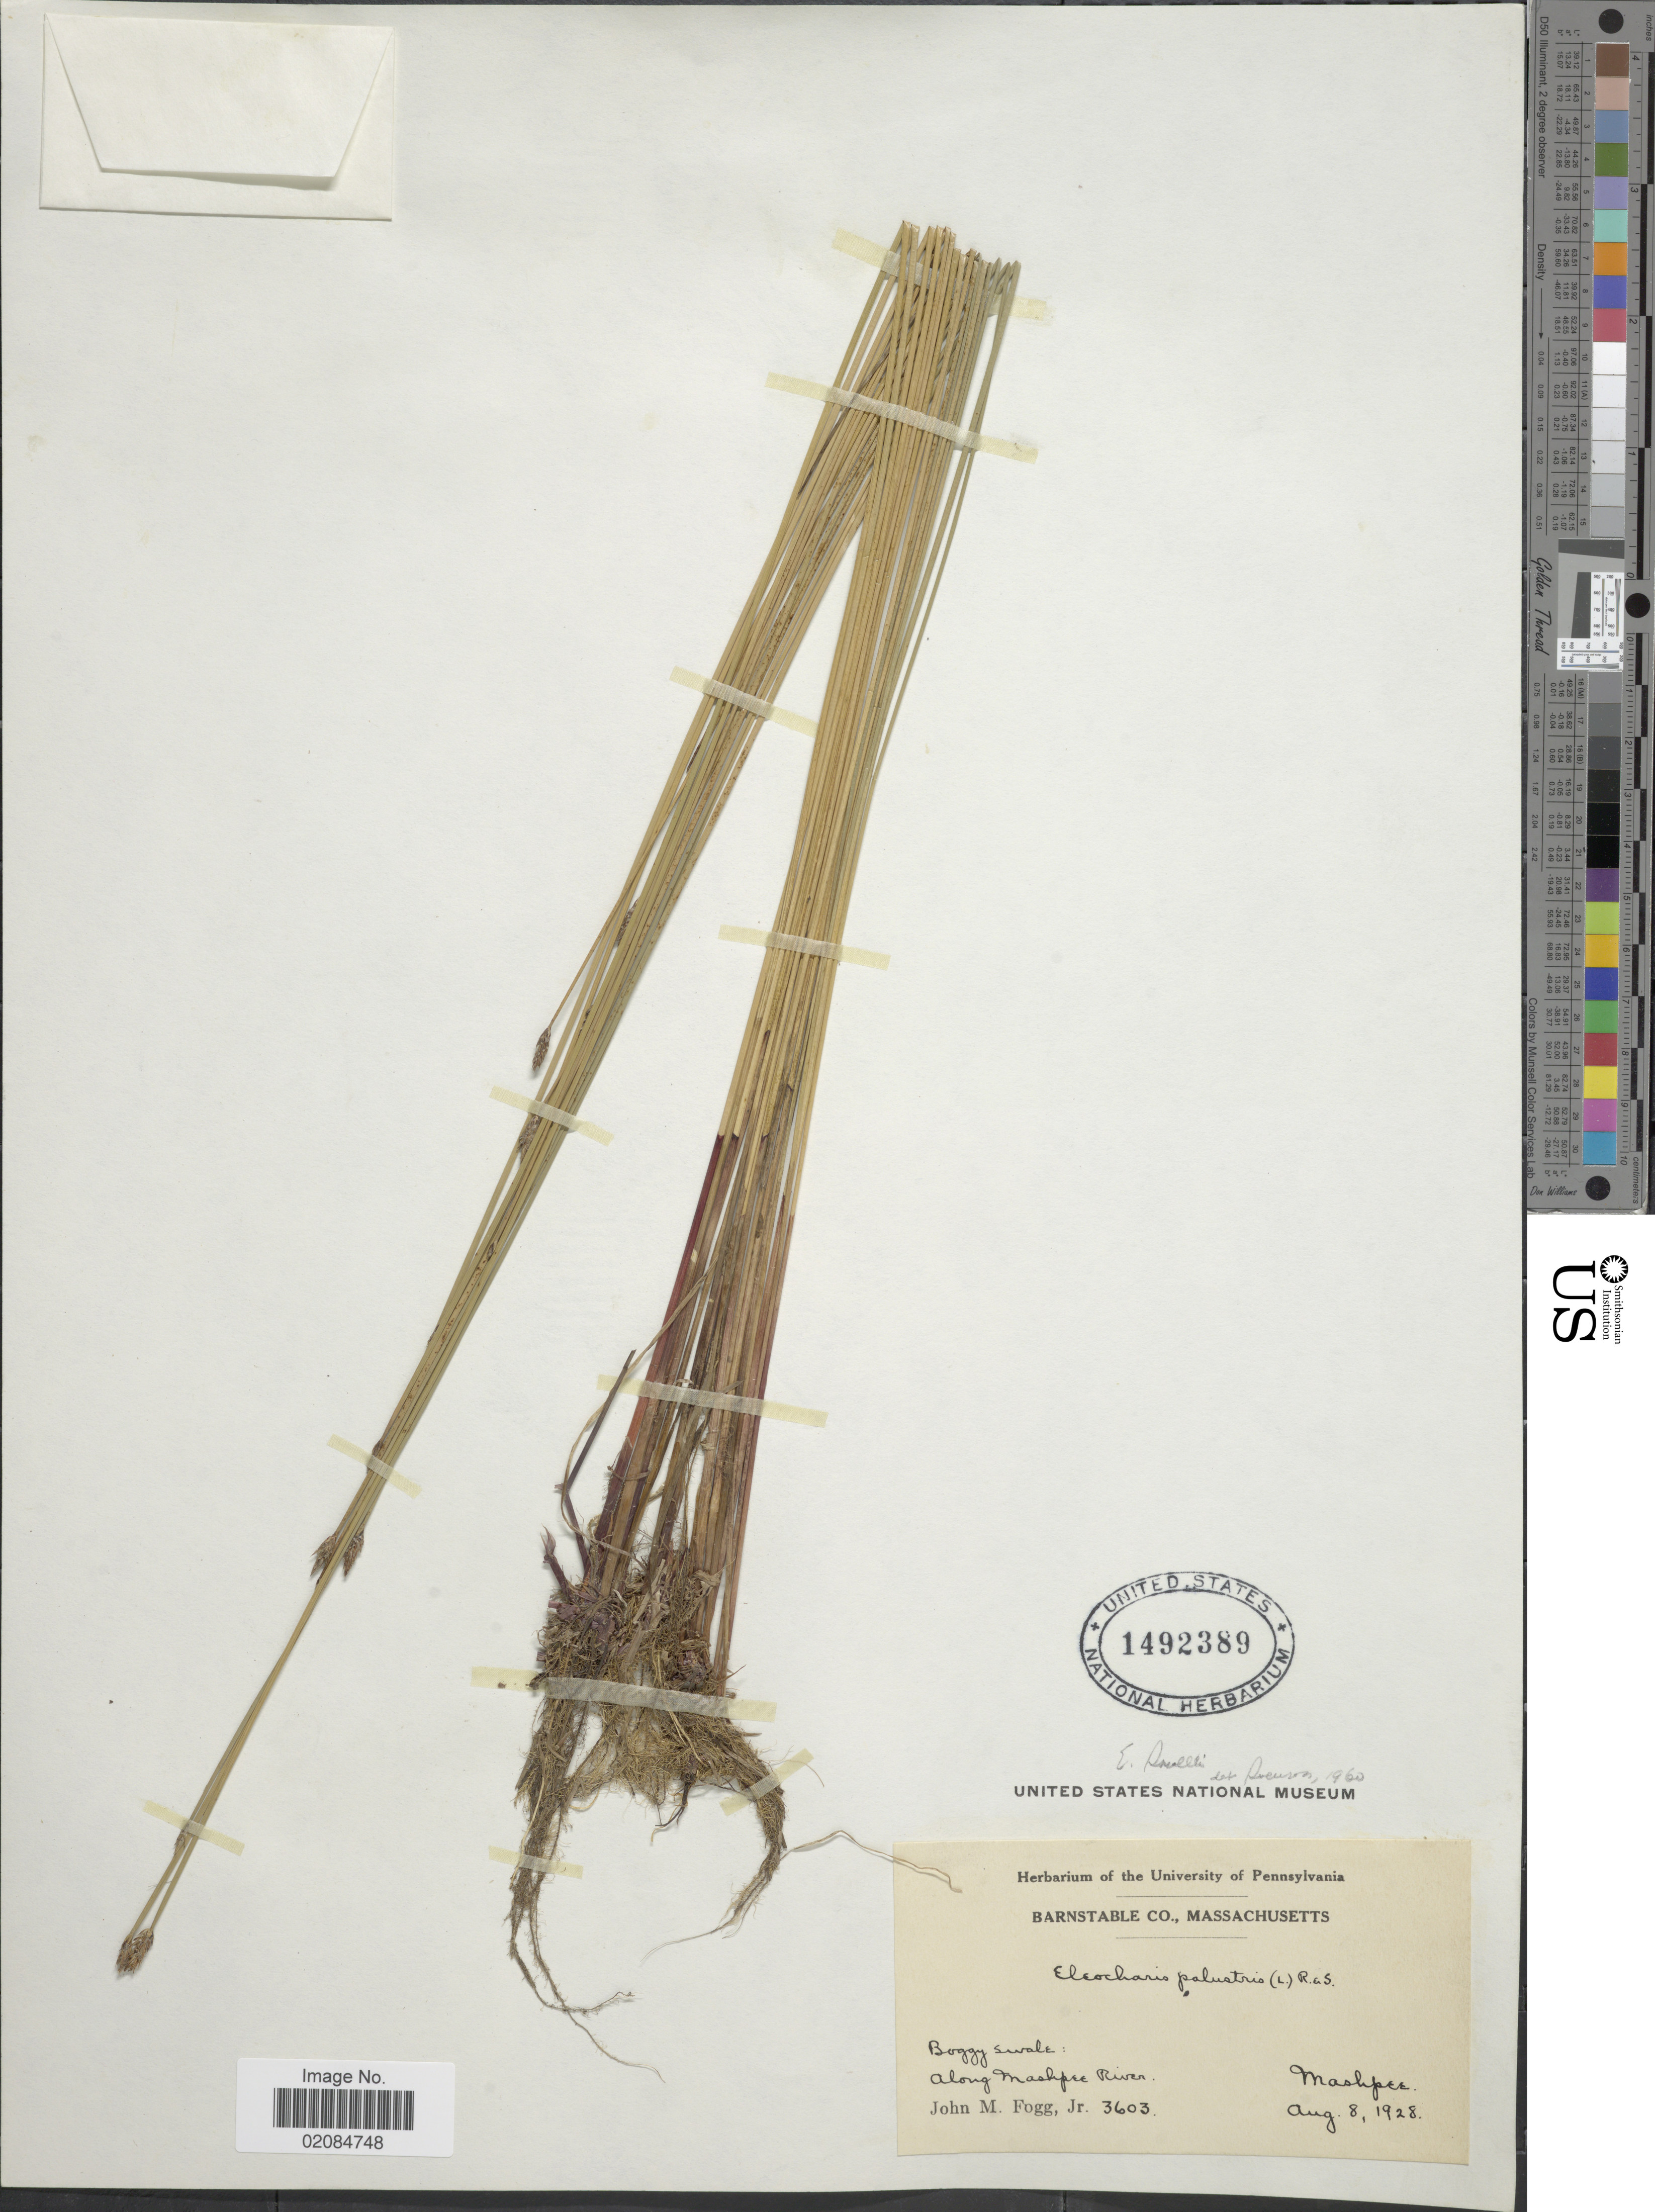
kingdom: Plantae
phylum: Tracheophyta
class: Liliopsida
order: Poales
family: Cyperaceae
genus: Eleocharis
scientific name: Eleocharis palustris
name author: (L.) Roem. & Schult.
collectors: J. Fogg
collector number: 3603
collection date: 1928-08-08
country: United States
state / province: Massachusetts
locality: Barnstable Co. Boggy swale: Along Mashpee River. Mashpee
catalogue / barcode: US 1492389